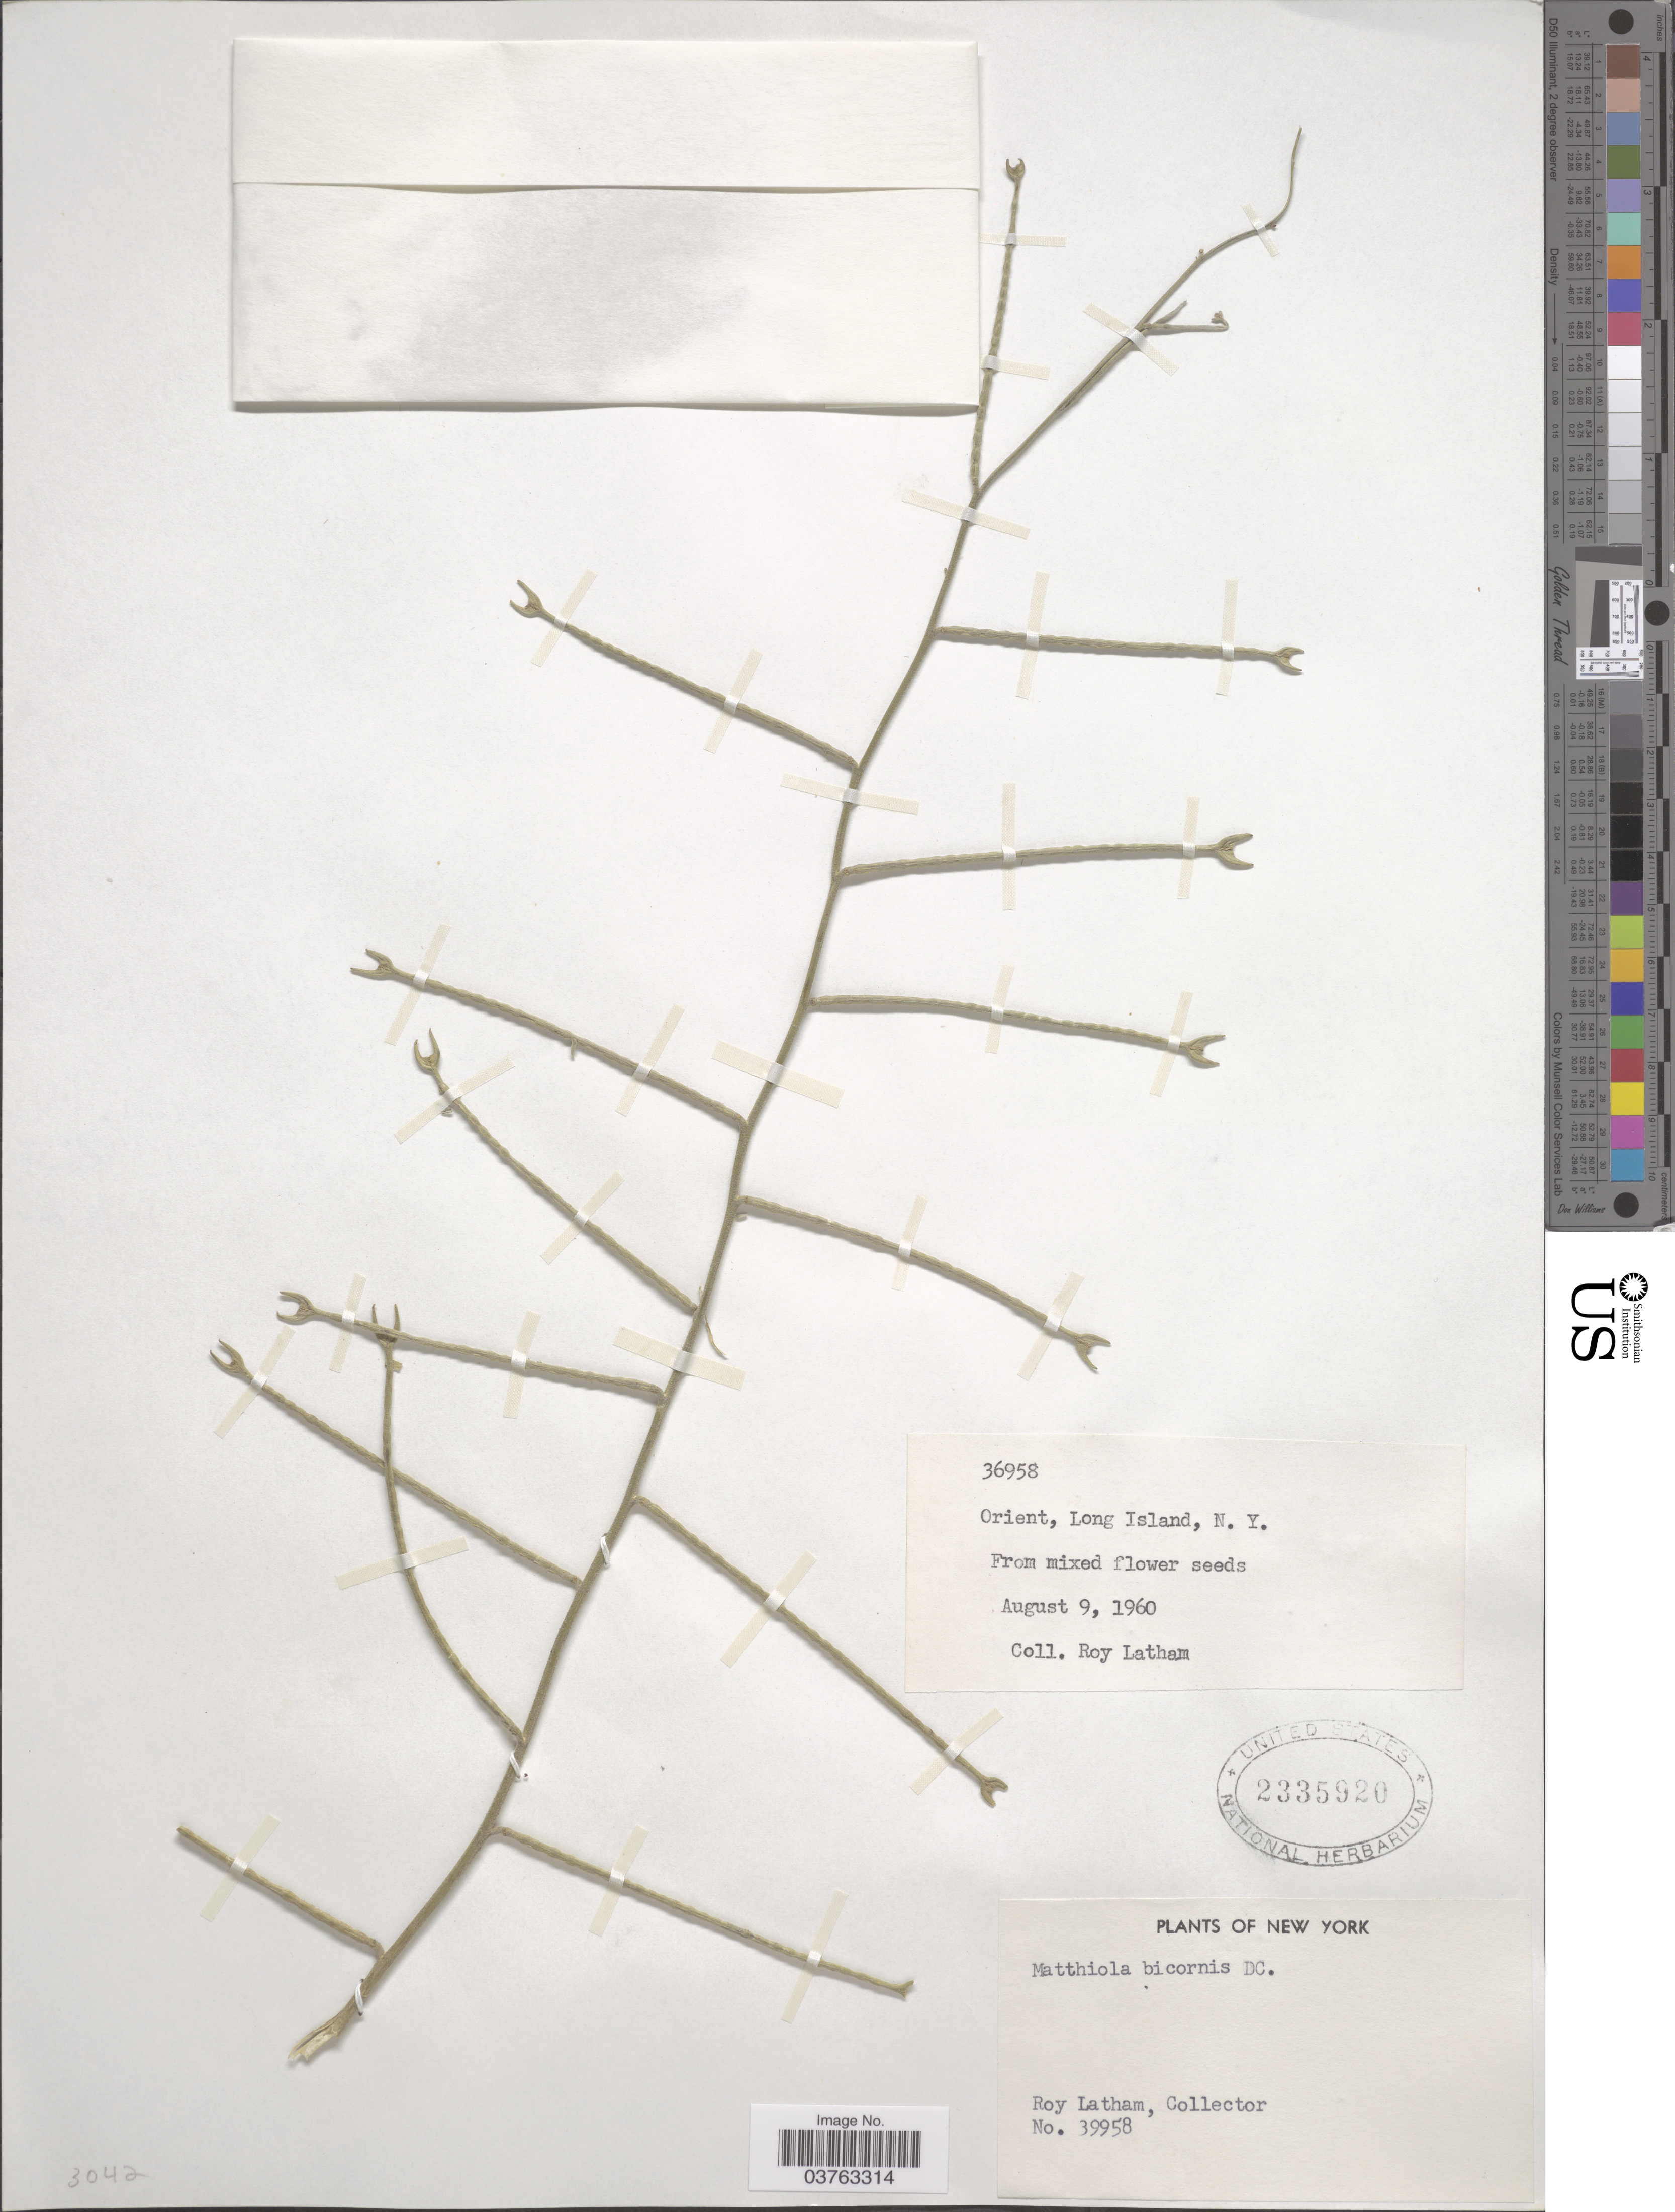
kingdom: Plantae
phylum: Tracheophyta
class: Magnoliopsida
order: Brassicales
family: Brassicaceae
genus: Matthiola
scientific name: Matthiola bicornis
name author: (Sm.) DC.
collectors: R. Latham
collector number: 36958/39958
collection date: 1960-08-09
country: United States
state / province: New York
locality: Orient, Long Island.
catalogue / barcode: US 2335920